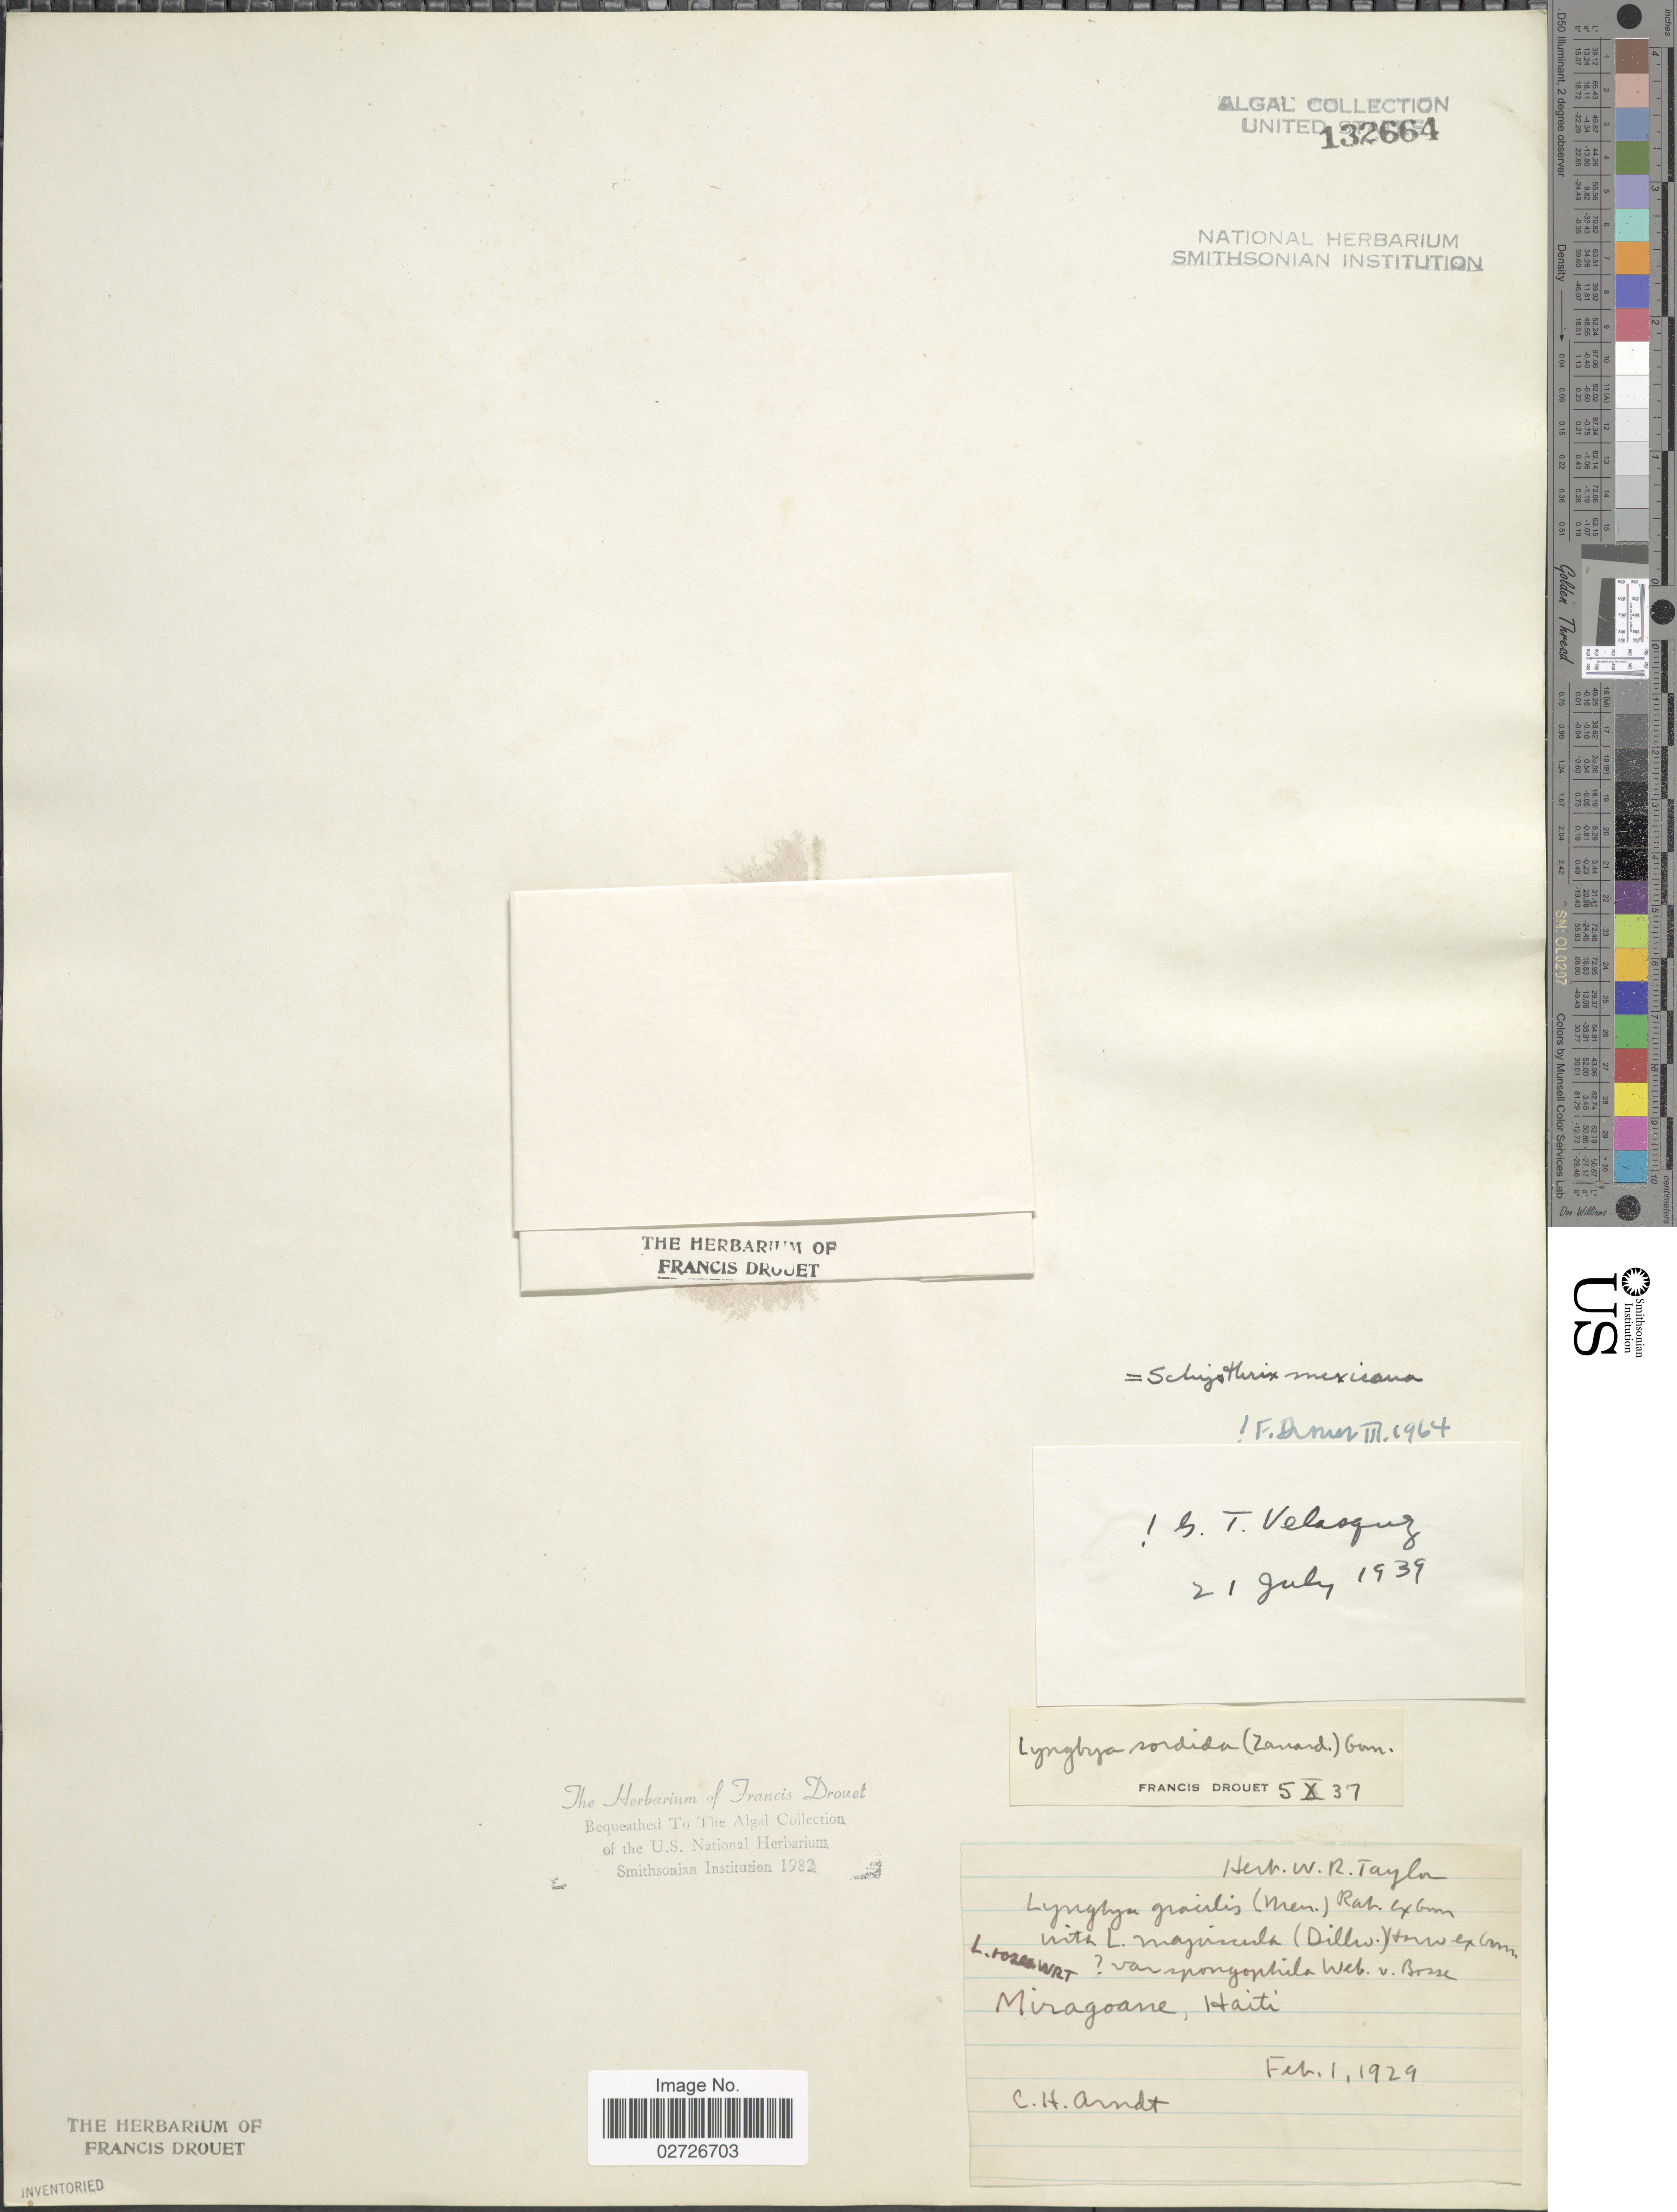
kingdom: Bacteria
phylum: Cyanobacteria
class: Cyanobacteriia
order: Leptolyngbyales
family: Trichocoleusaceae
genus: Schizothrix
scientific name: Schizothrix mexicana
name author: Gomont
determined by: Drouet, F. E.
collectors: C. Arndt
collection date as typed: Feb. 1, 1929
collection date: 1929-02-01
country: Haiti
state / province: Sud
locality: Miragoane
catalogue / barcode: US 132664